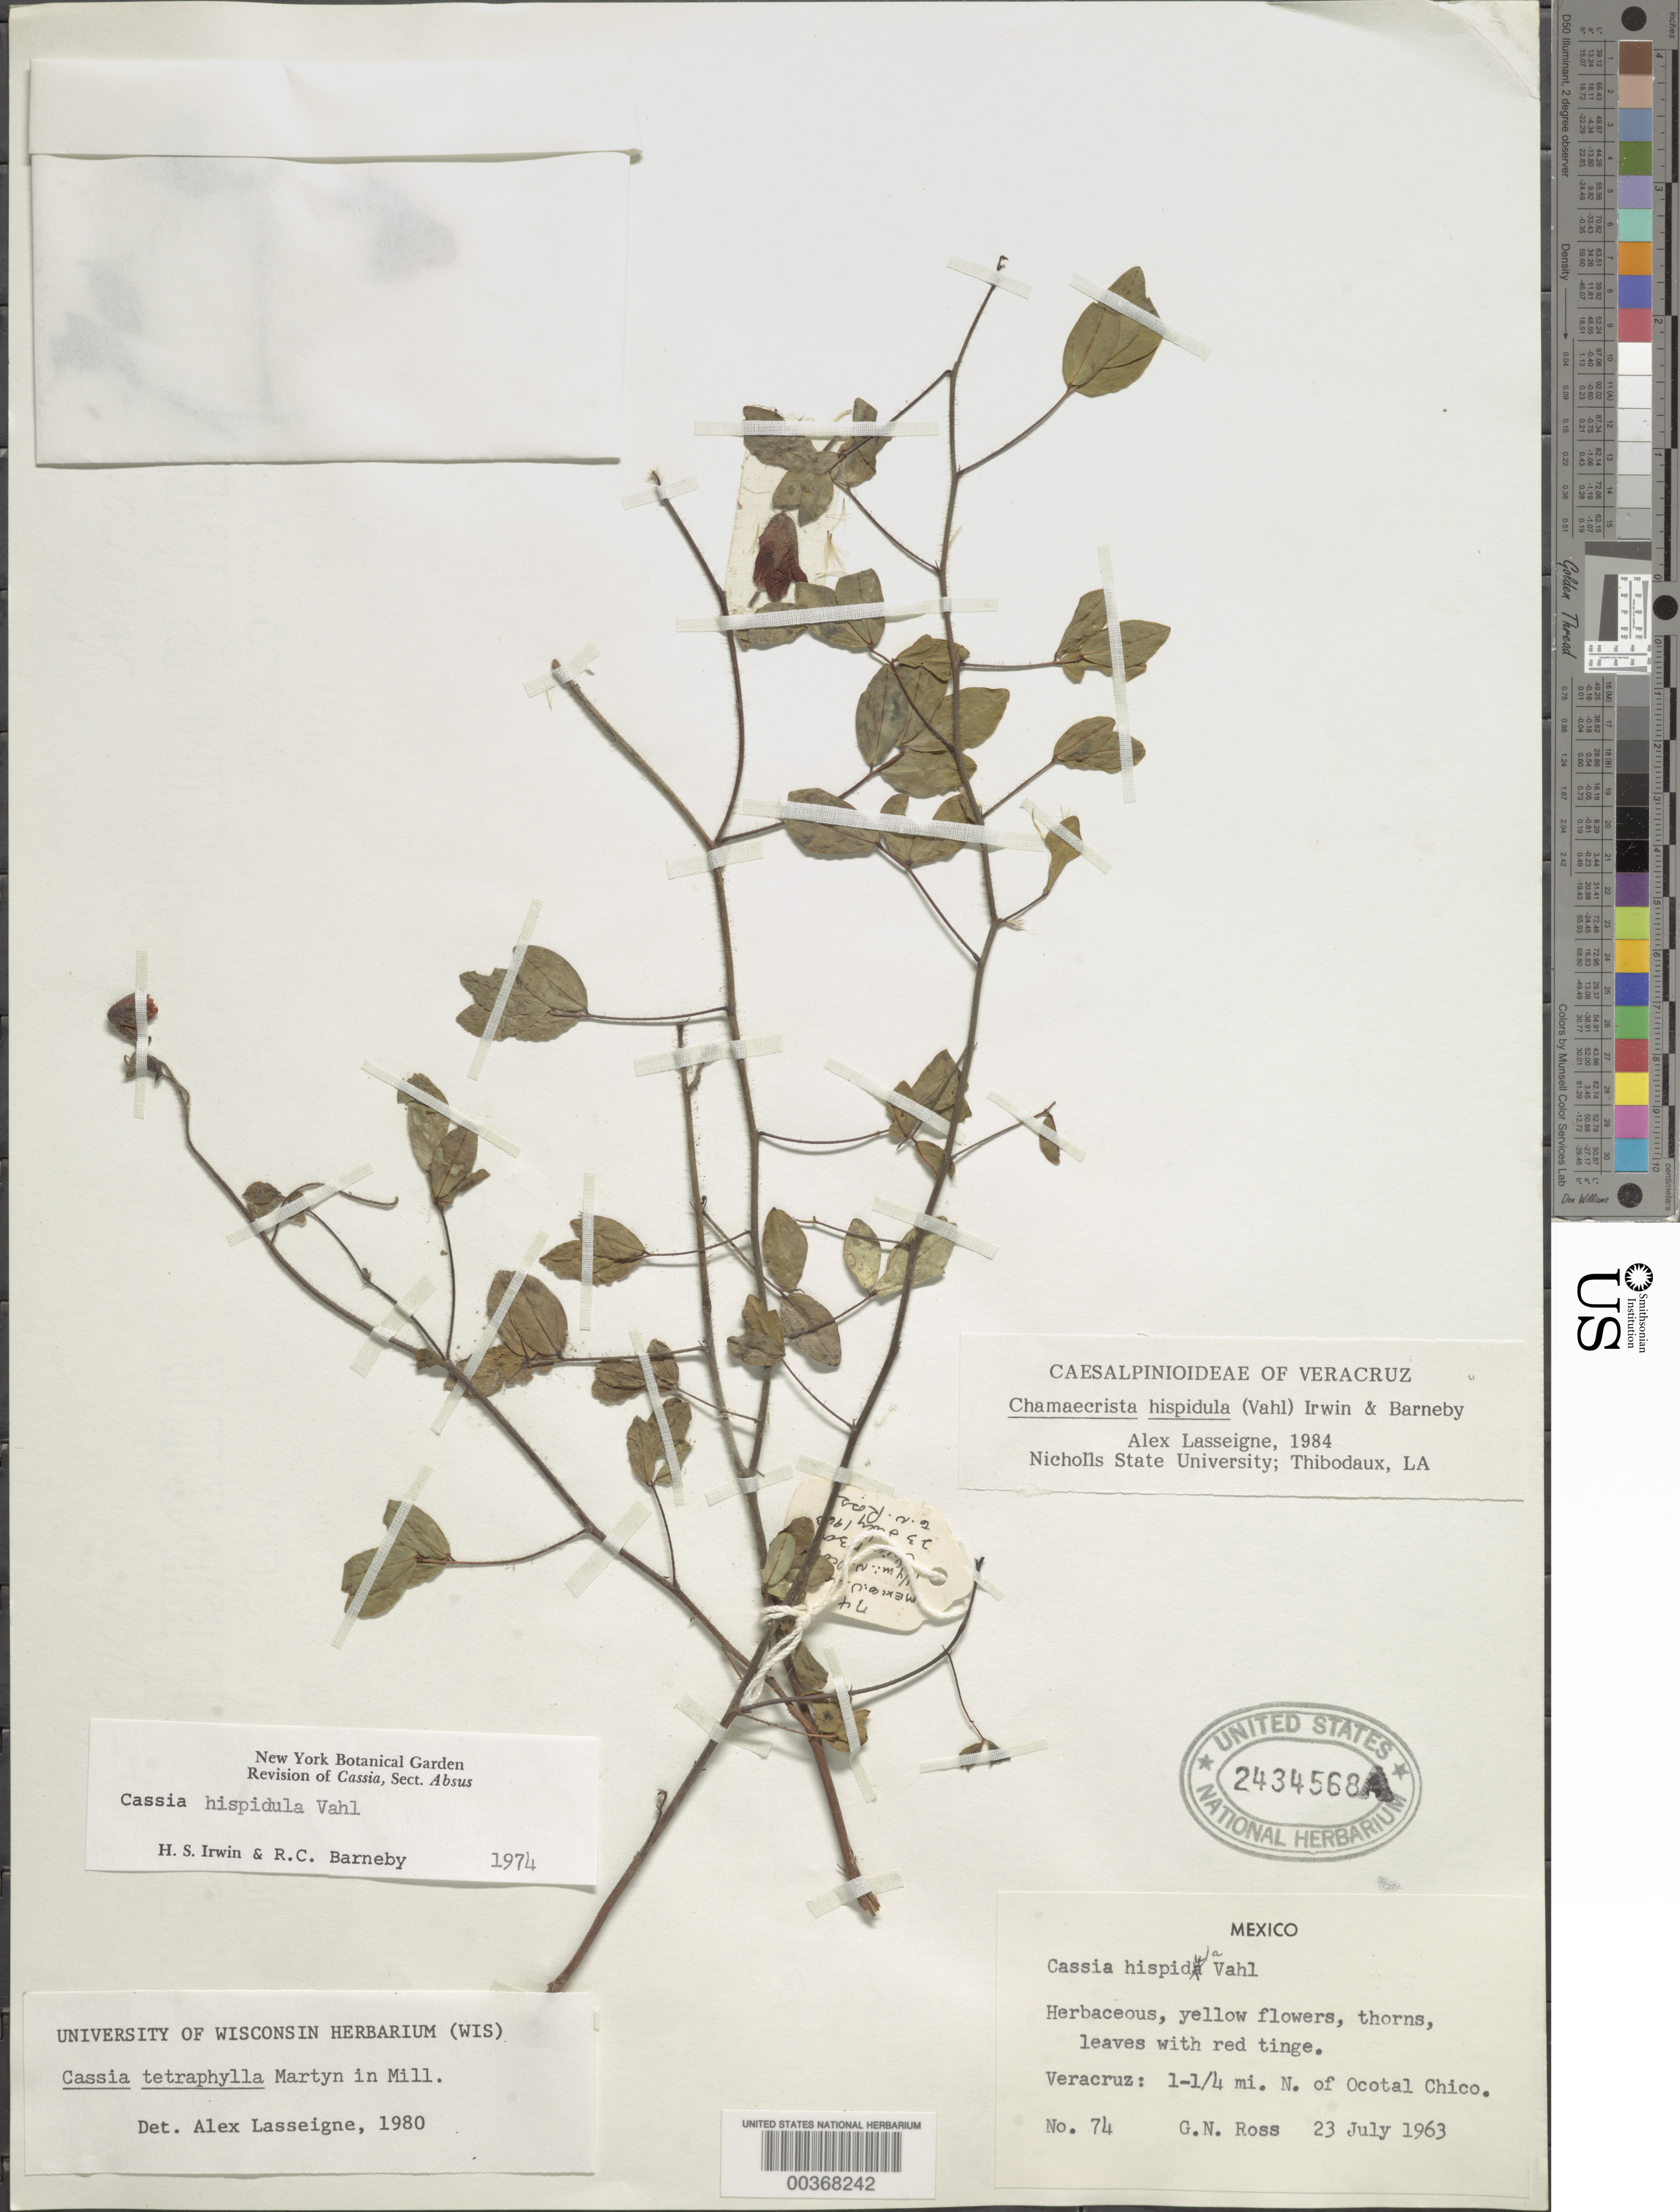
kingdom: Plantae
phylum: Tracheophyta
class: Magnoliopsida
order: Fabales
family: Fabaceae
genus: Chamaecrista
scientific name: Chamaecrista hispidula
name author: (Vahl) H.S. Irwin & Barneby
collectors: G. N. Ross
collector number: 74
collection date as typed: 23 Jul 1963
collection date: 1963-07-23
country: Mexico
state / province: Veracruz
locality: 1.25 mi N of Ocotal Chico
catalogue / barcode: US 2434568A